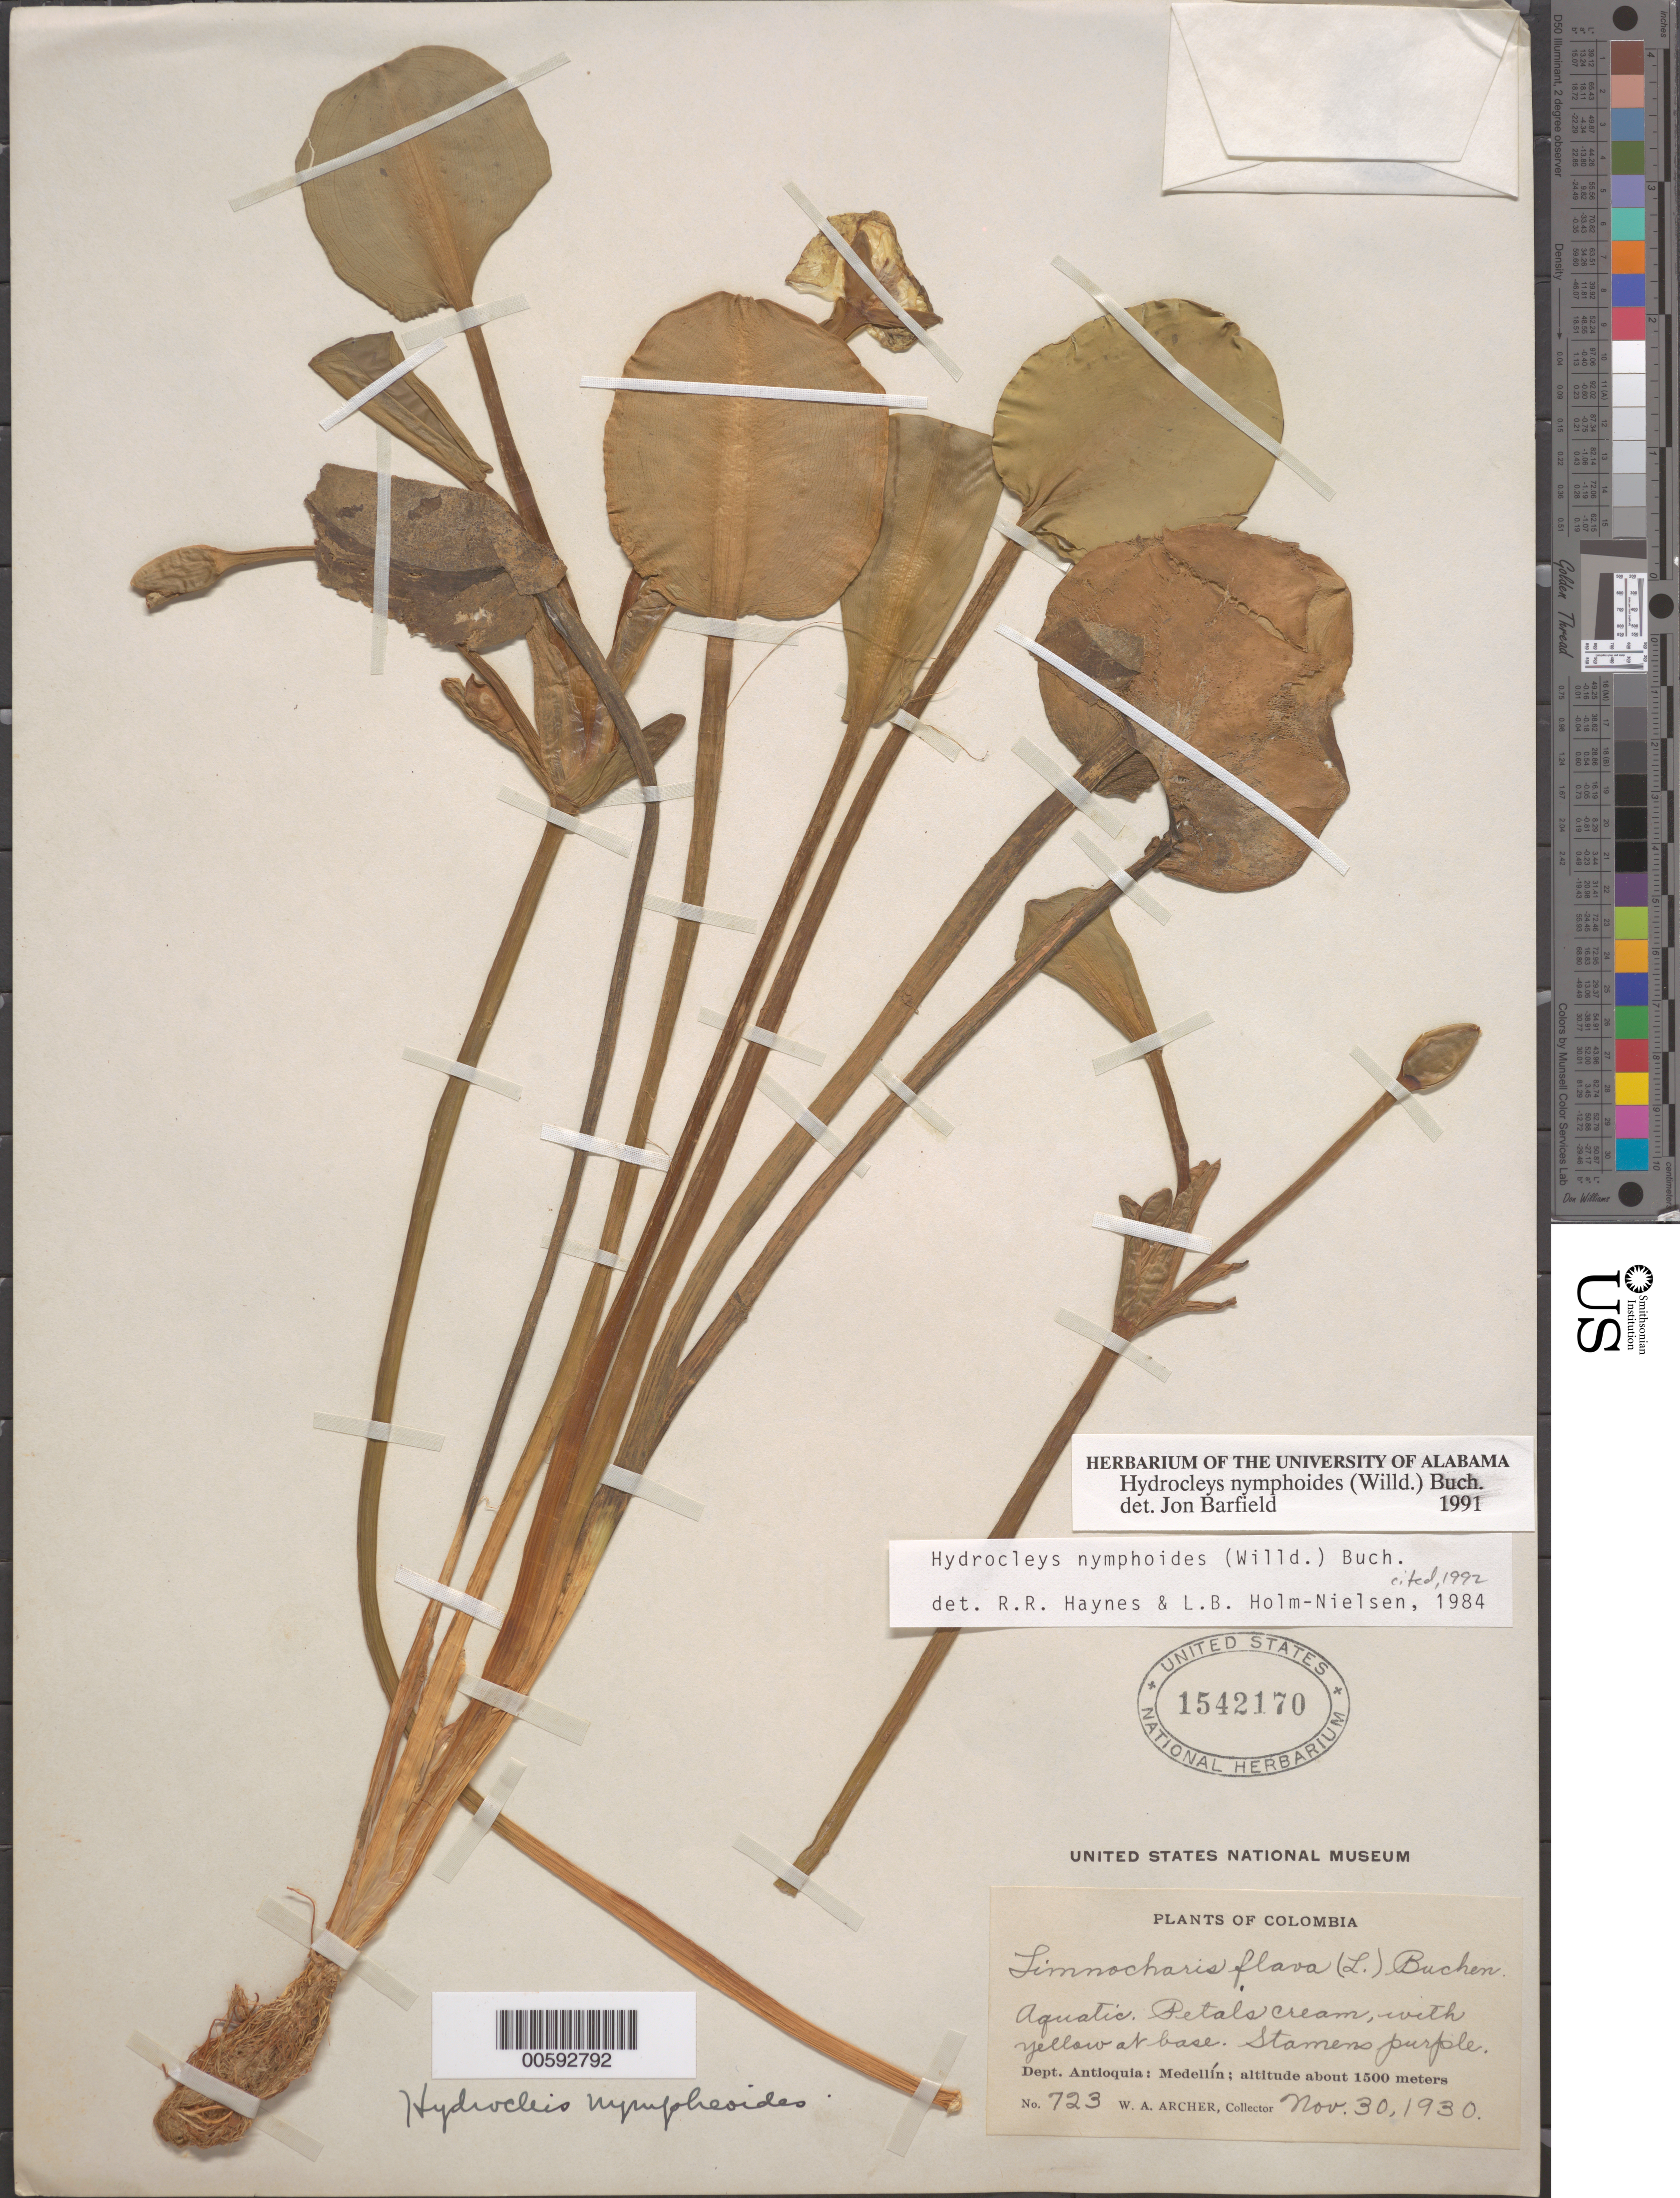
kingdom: Plantae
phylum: Tracheophyta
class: Liliopsida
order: Alismatales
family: Alismataceae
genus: Hydrocleys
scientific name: Hydrocleys nymphoides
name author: (Humb. & Bonpl. ex Willd.) Buchenau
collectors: W. A. Archer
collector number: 723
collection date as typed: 30 Nov 1930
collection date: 1930-11-30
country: Colombia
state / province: Antioquia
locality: Medellin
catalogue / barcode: US 1542170